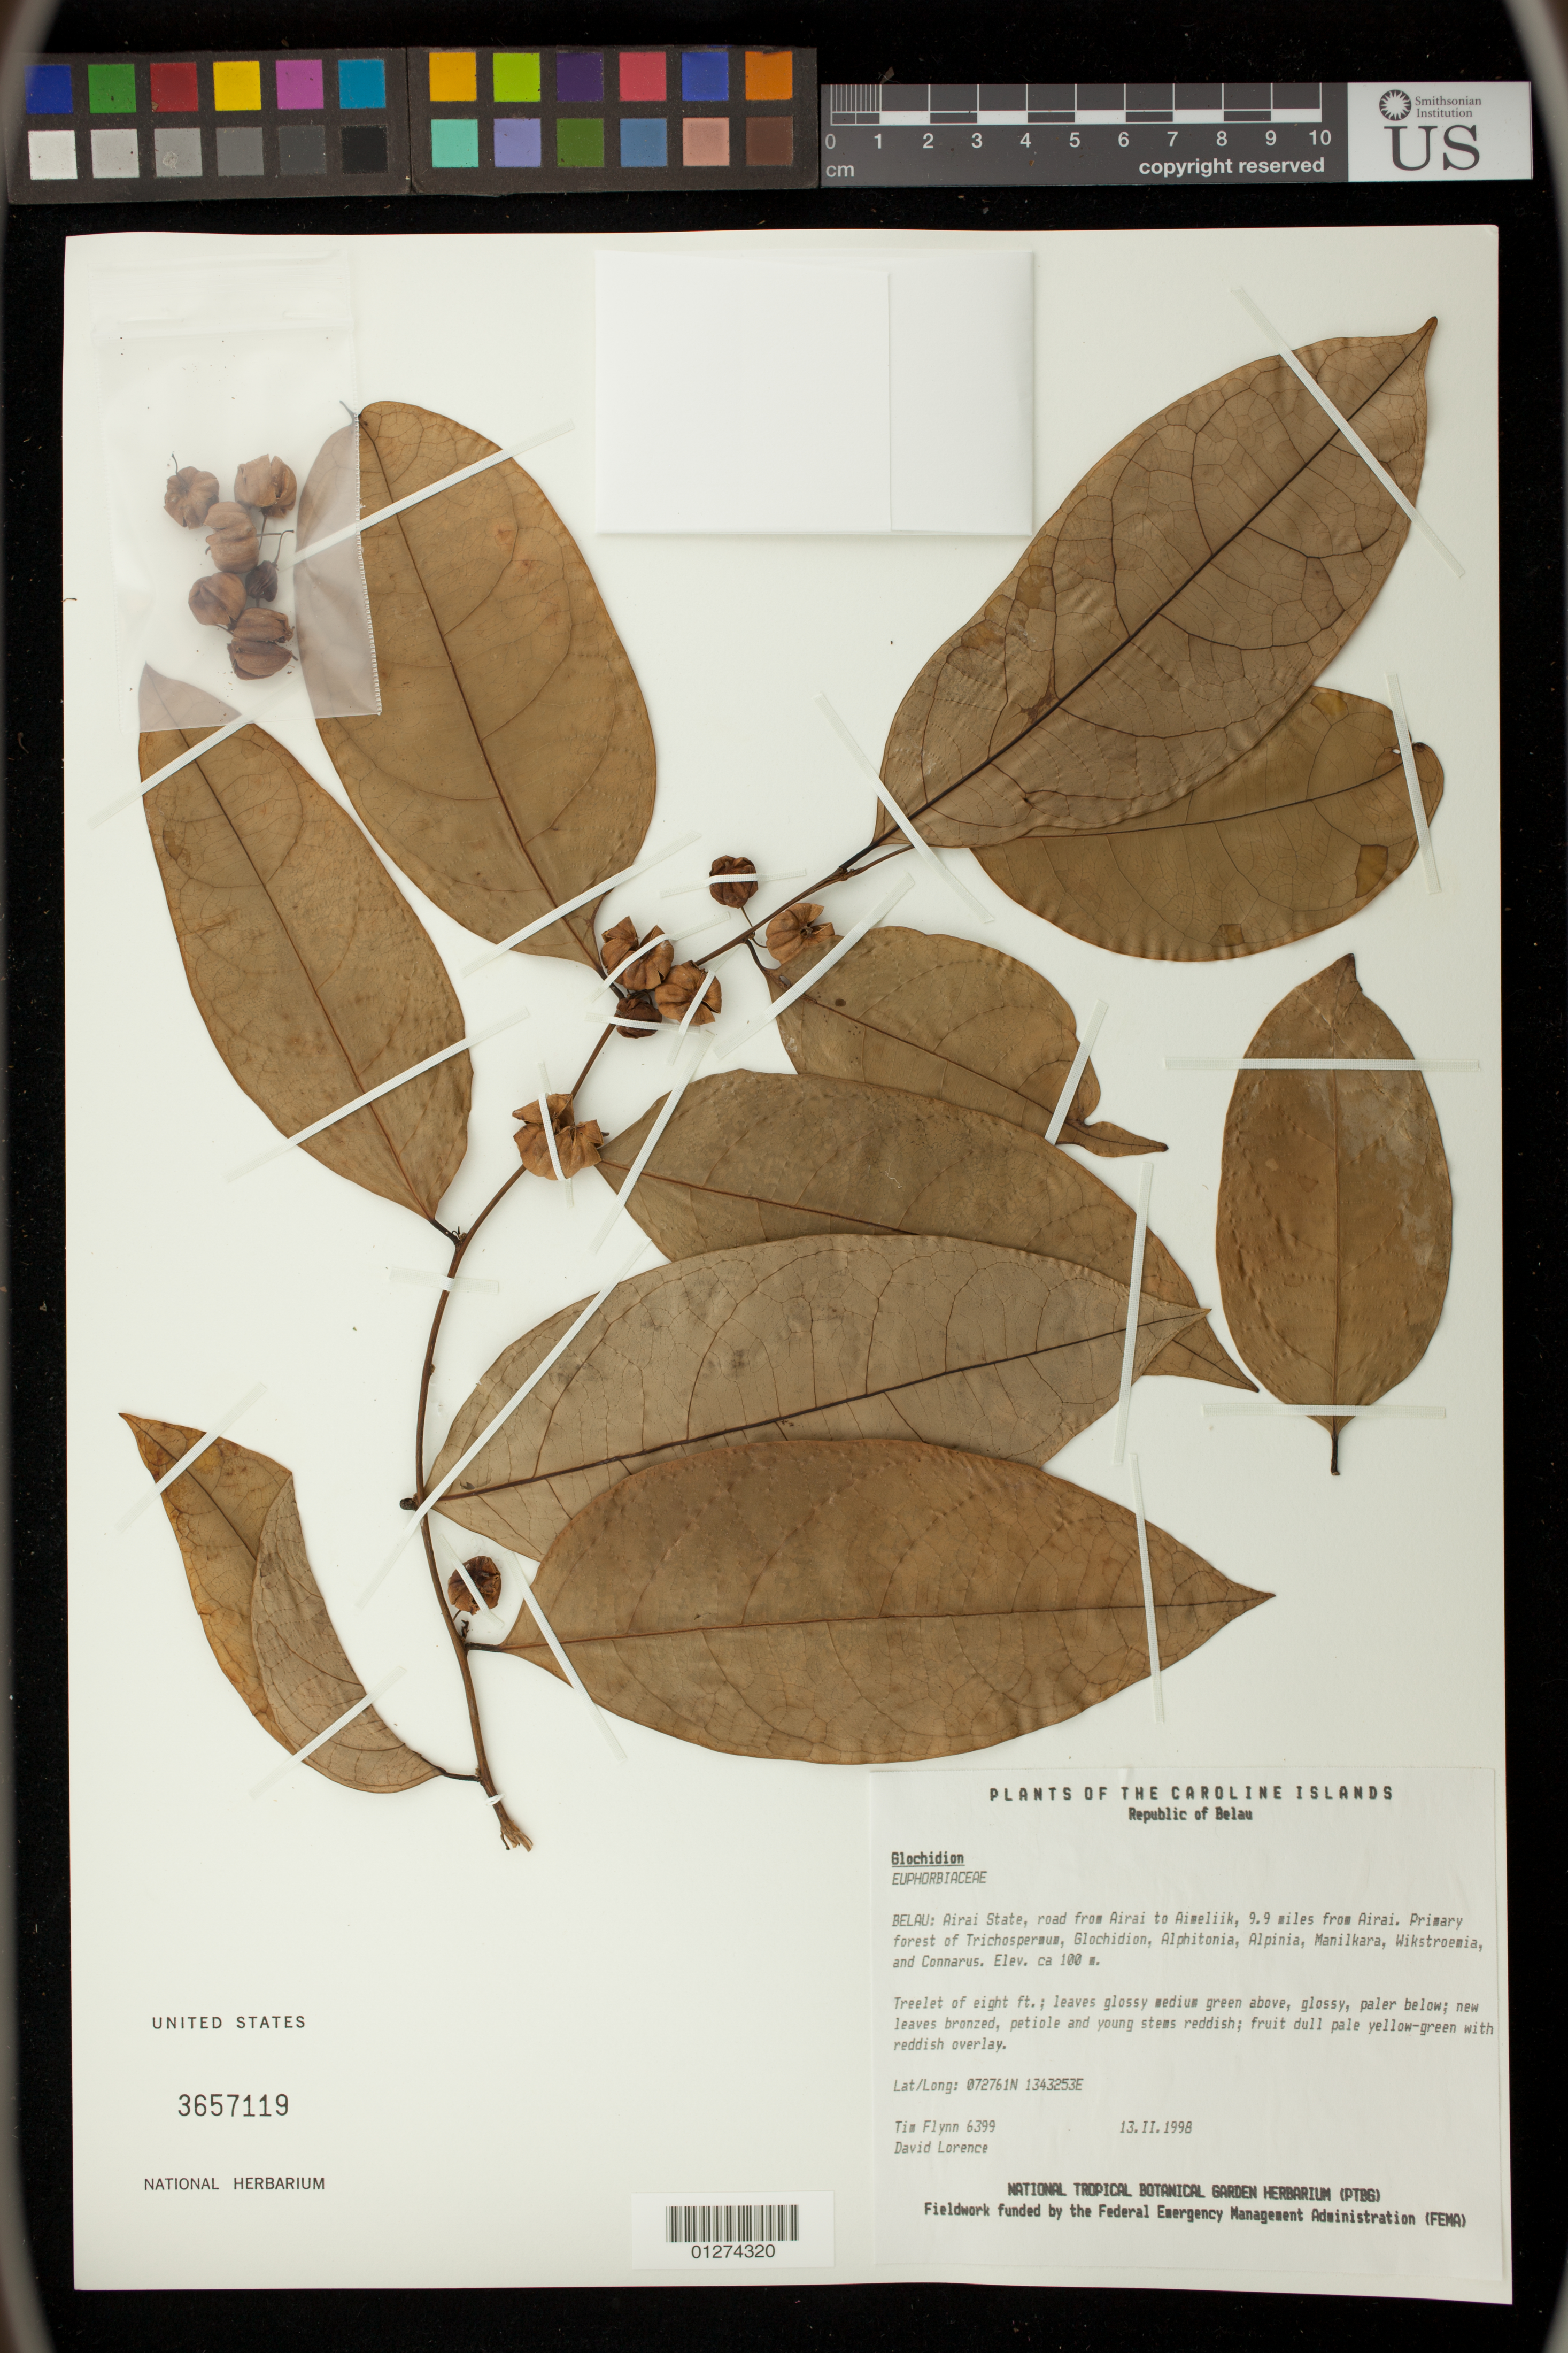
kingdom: Plantae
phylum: Tracheophyta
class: Magnoliopsida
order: Malpighiales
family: Phyllanthaceae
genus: Glochidion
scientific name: Glochidion sp.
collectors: T. W. Flynn & D. Lorence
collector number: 6399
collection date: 1998-02-13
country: Palau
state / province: Airai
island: Babeldaob [Babelthuap]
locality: Belau, road from Airai to Aimeliik, 9.9 miles from Airai.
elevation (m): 100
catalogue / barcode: US 3657119